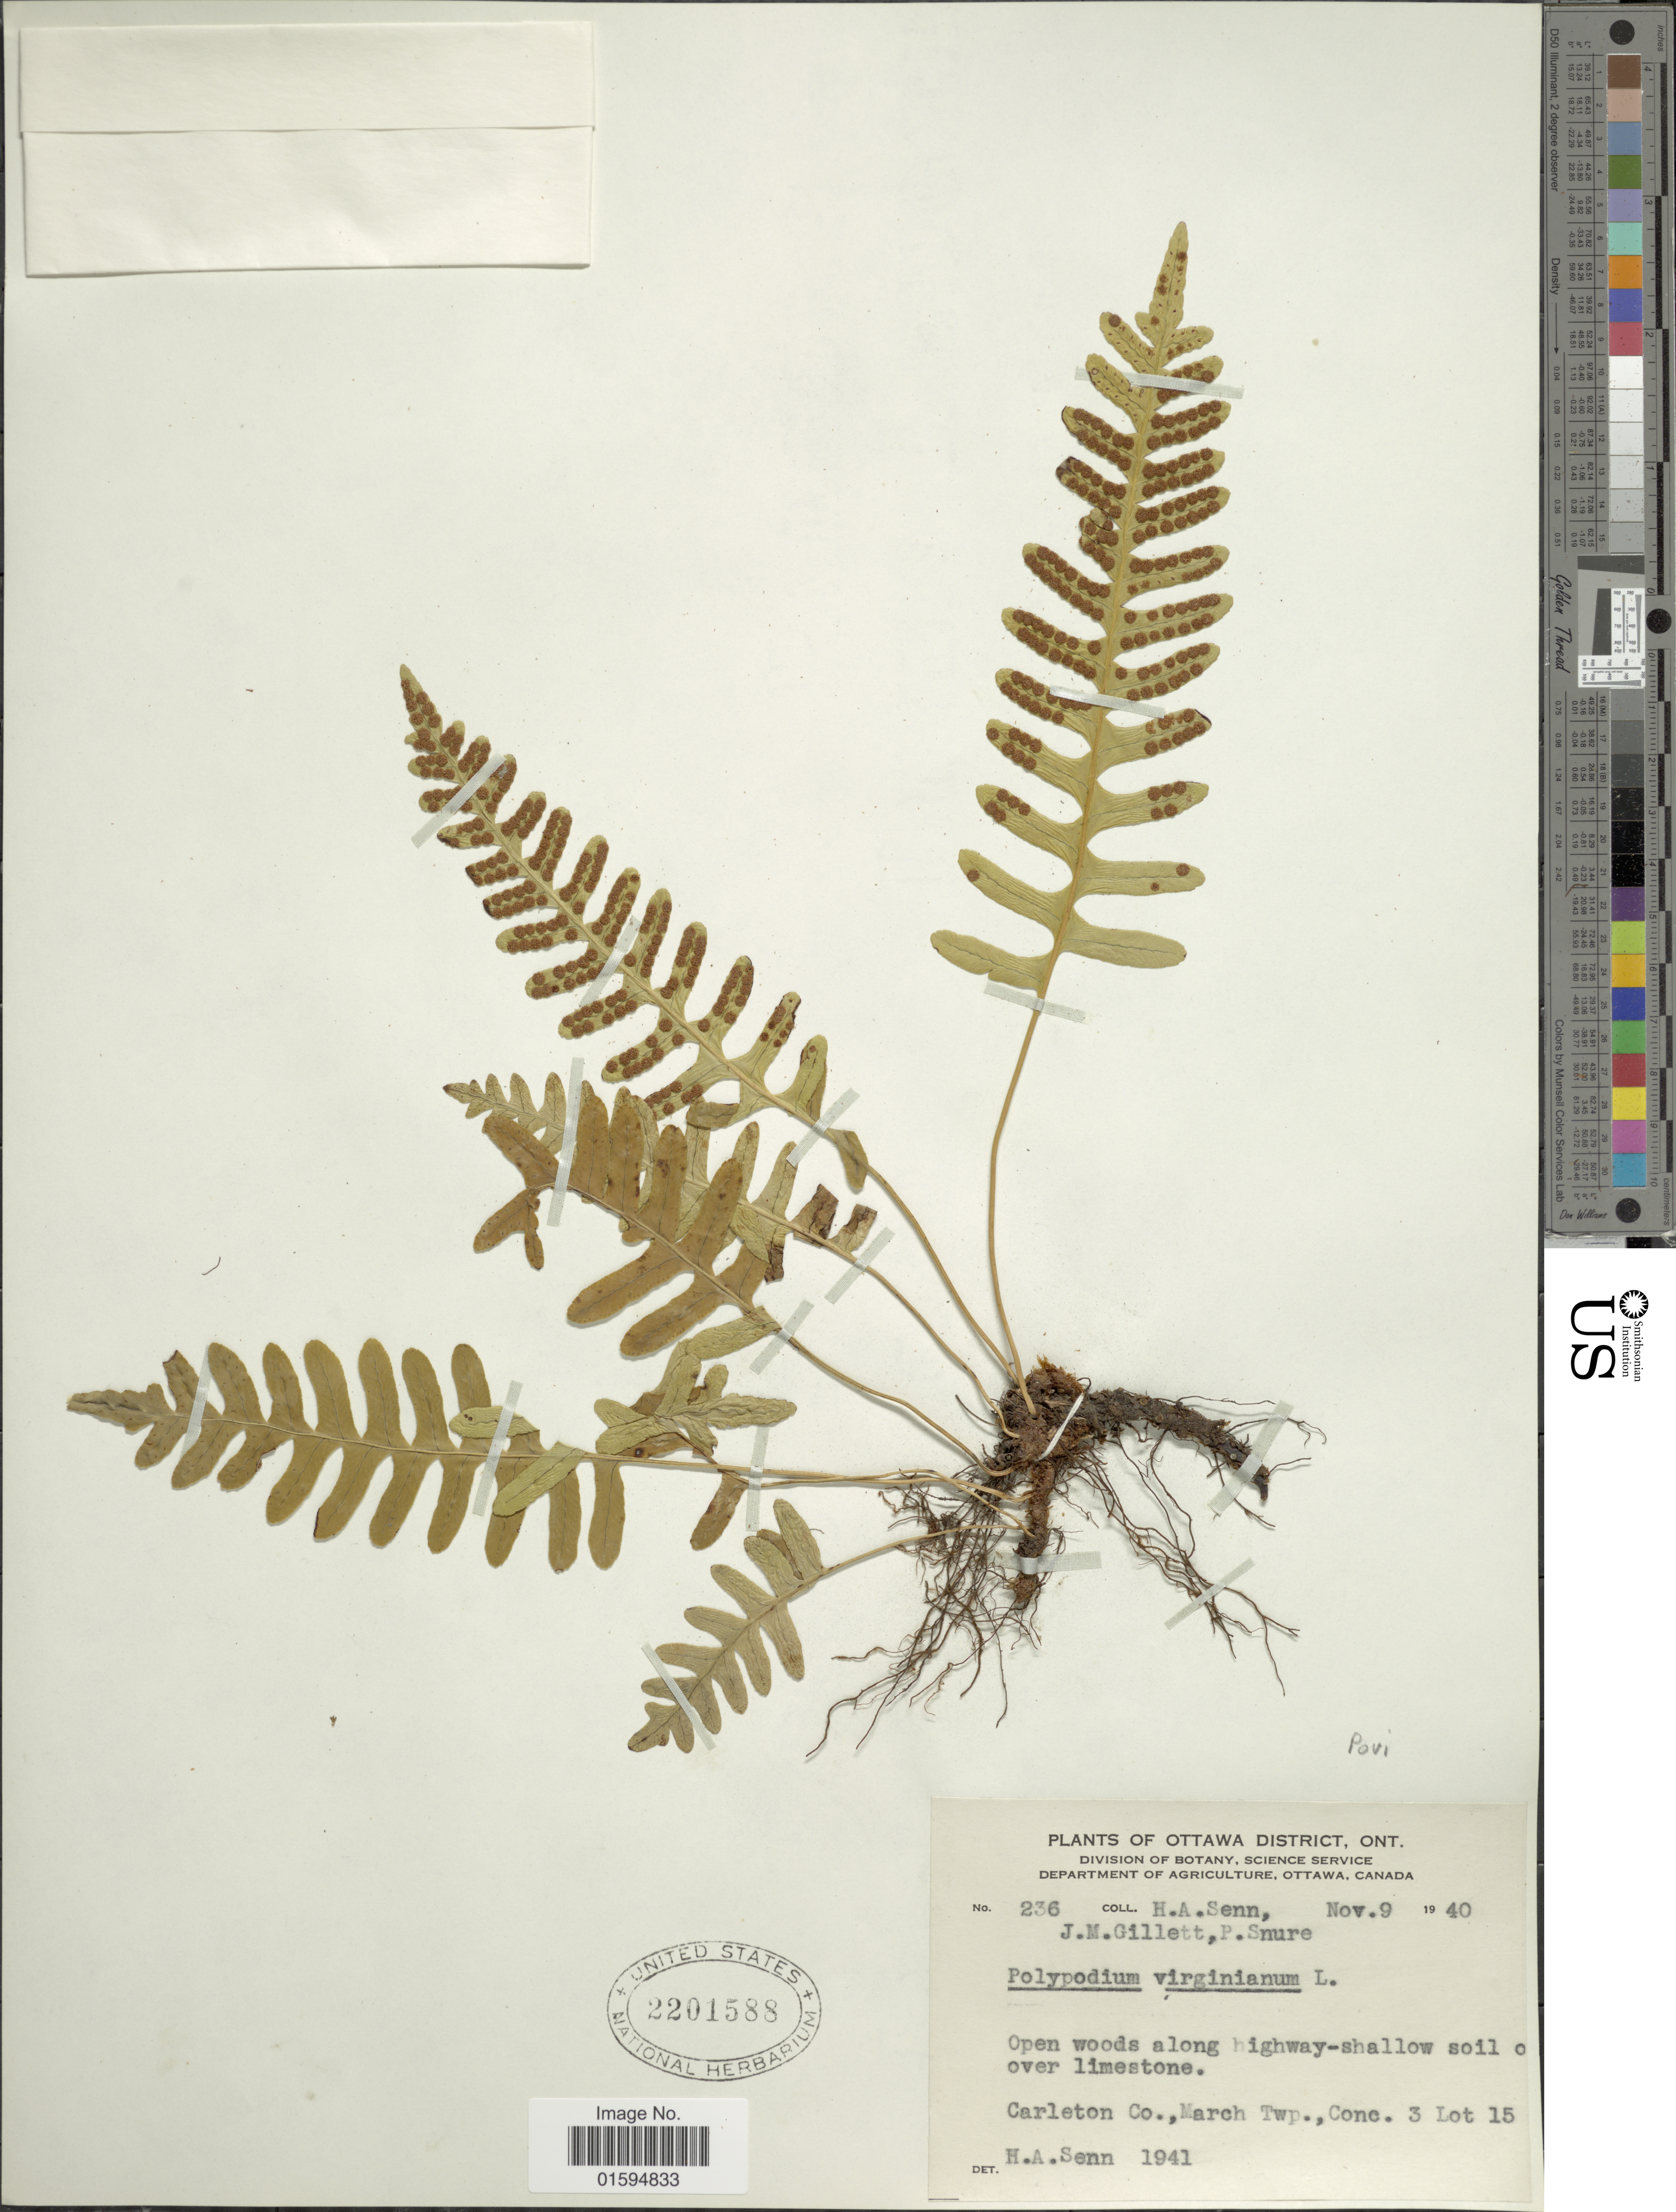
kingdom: Plantae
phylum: Tracheophyta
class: Polypodiopsida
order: Polypodiales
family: Polypodiaceae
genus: Polypodium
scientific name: Polypodium virginianum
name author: L.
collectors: H. Senn, J. M. Gillett & P. Snure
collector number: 236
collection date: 1940-11-09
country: Canada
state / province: Ontario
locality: Ottawa District, Open woods along highway - shallow soil over limestone Carleton Co, March Twp., Conc 3 lot 15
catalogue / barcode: US 2201588